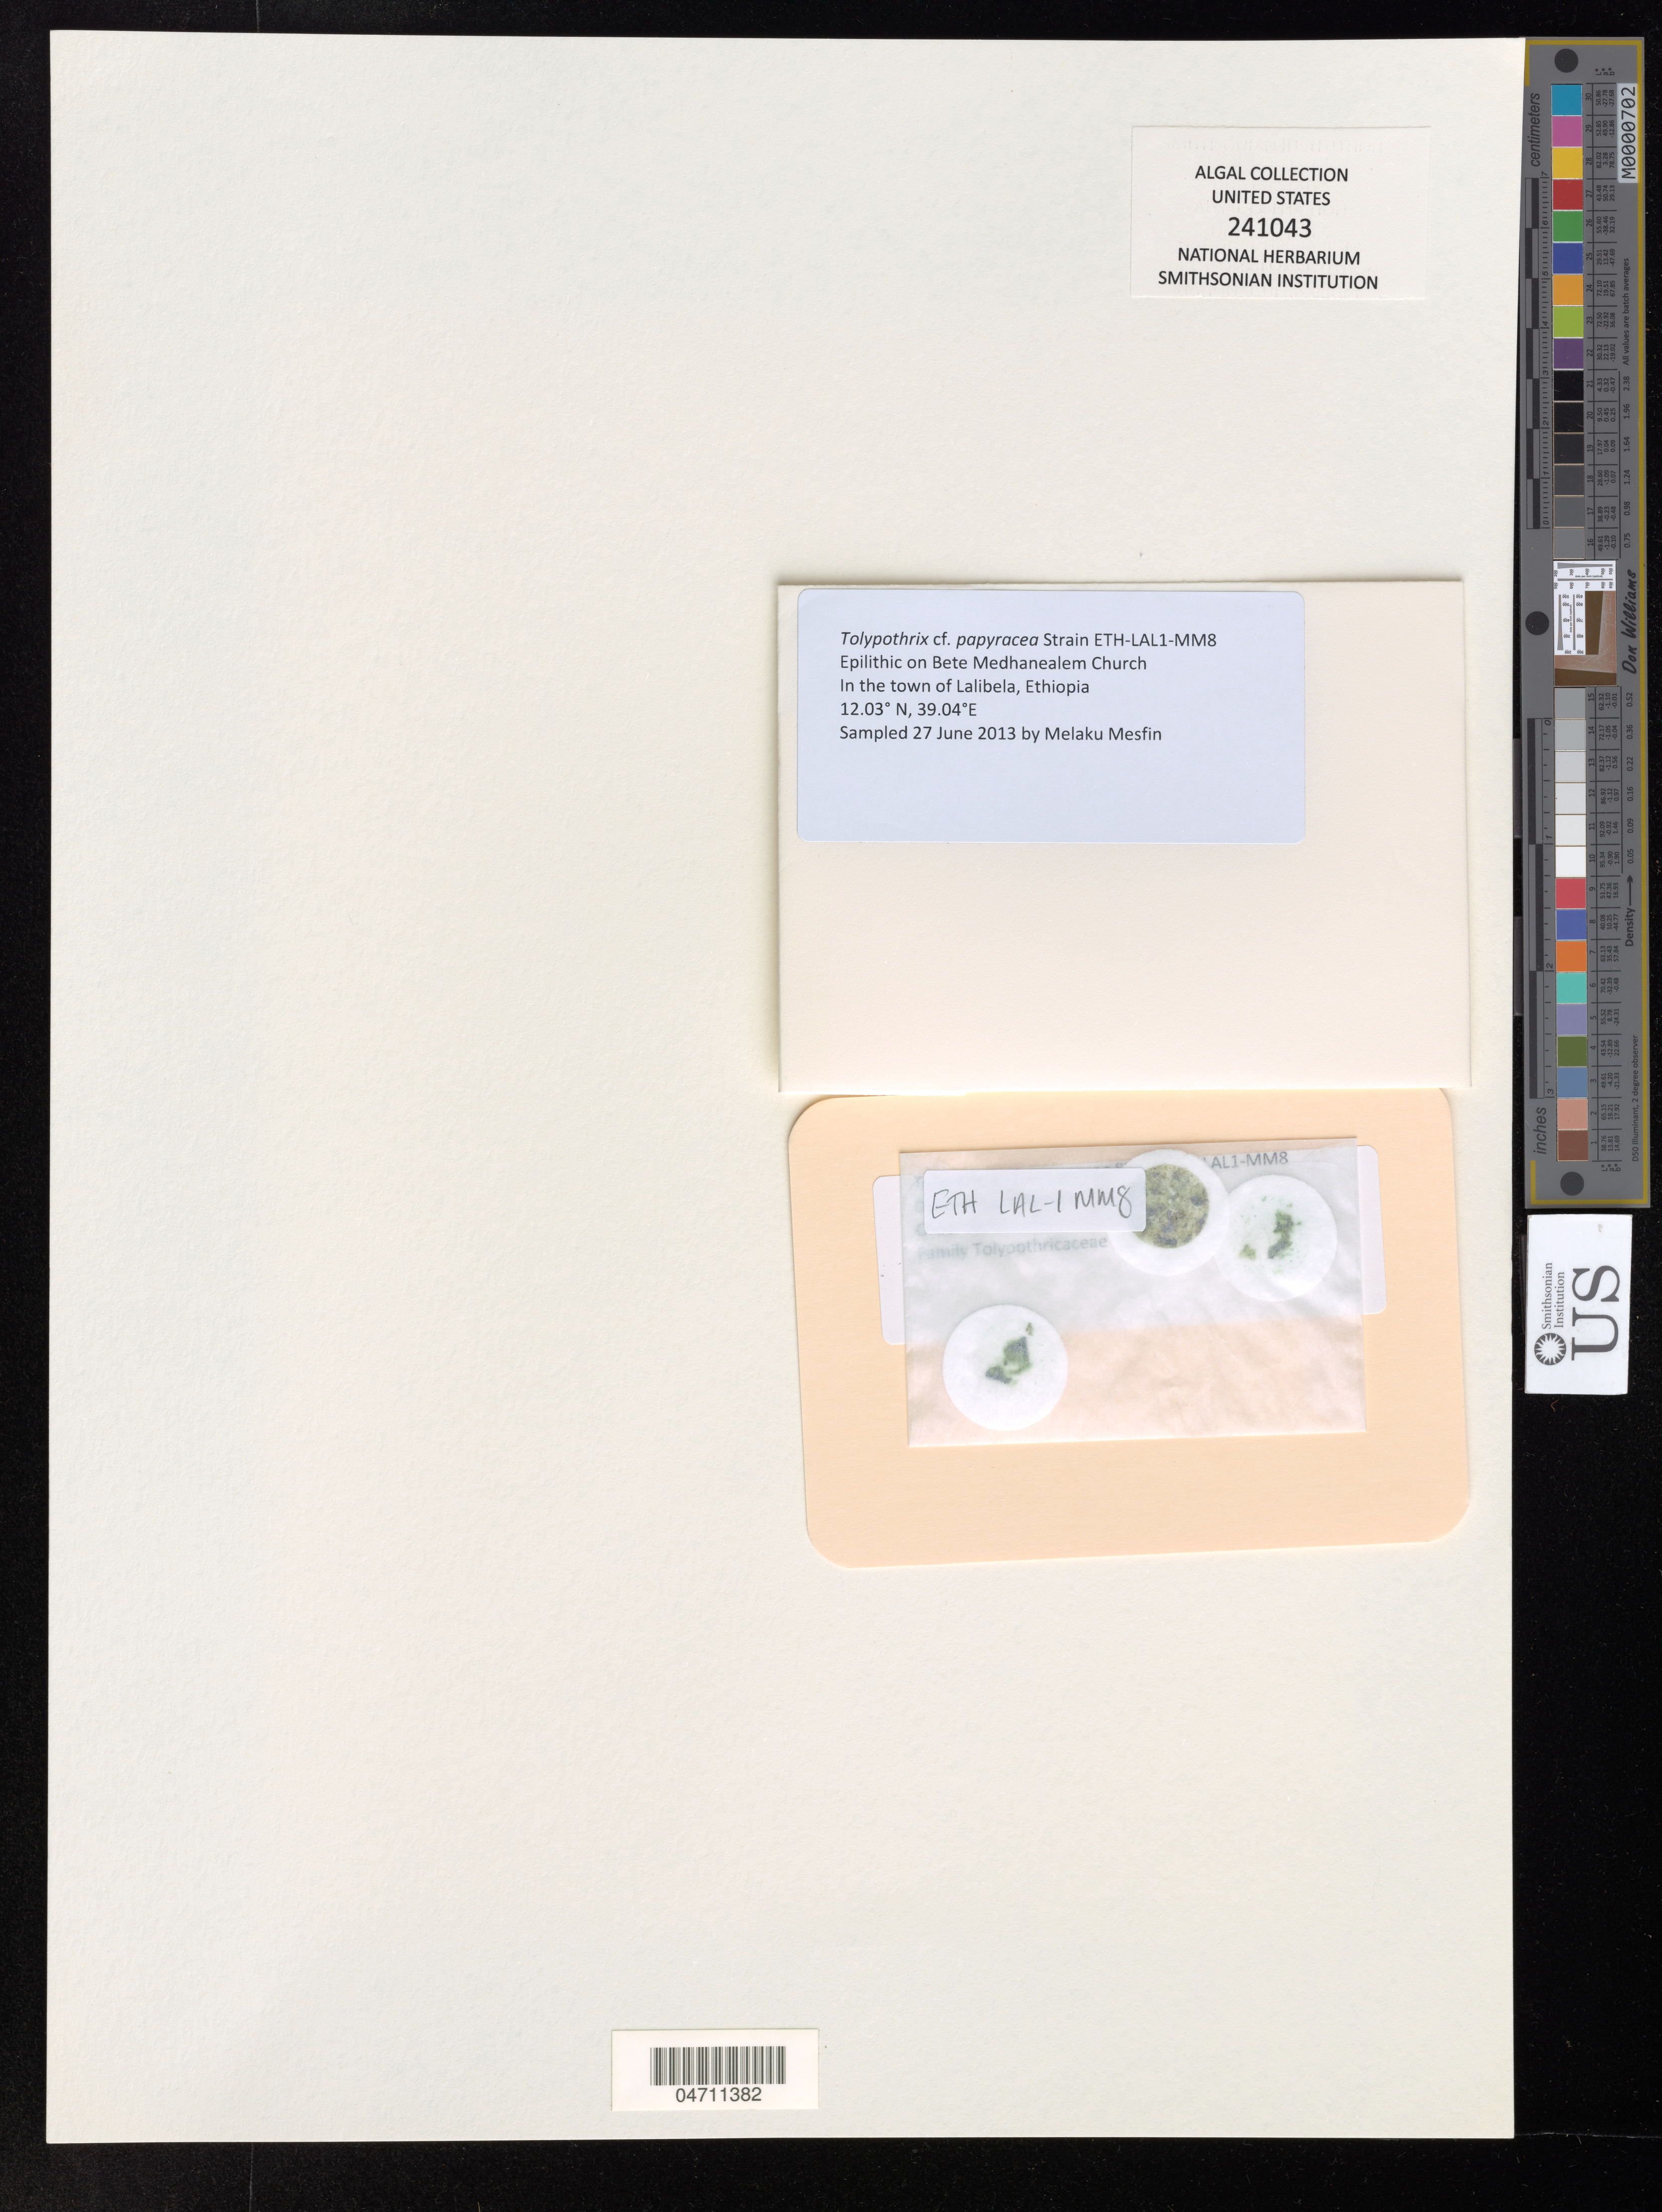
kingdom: Bacteria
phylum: Cyanobacteria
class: Cyanobacteriia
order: Cyanobacteriales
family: Tolypothrichaceae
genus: Tolypothrix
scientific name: Tolypothrix papyracea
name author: N.L. Gardner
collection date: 2013-06-27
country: Ethiopia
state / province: Amhara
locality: In the town of Lalibela.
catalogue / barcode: US 241043